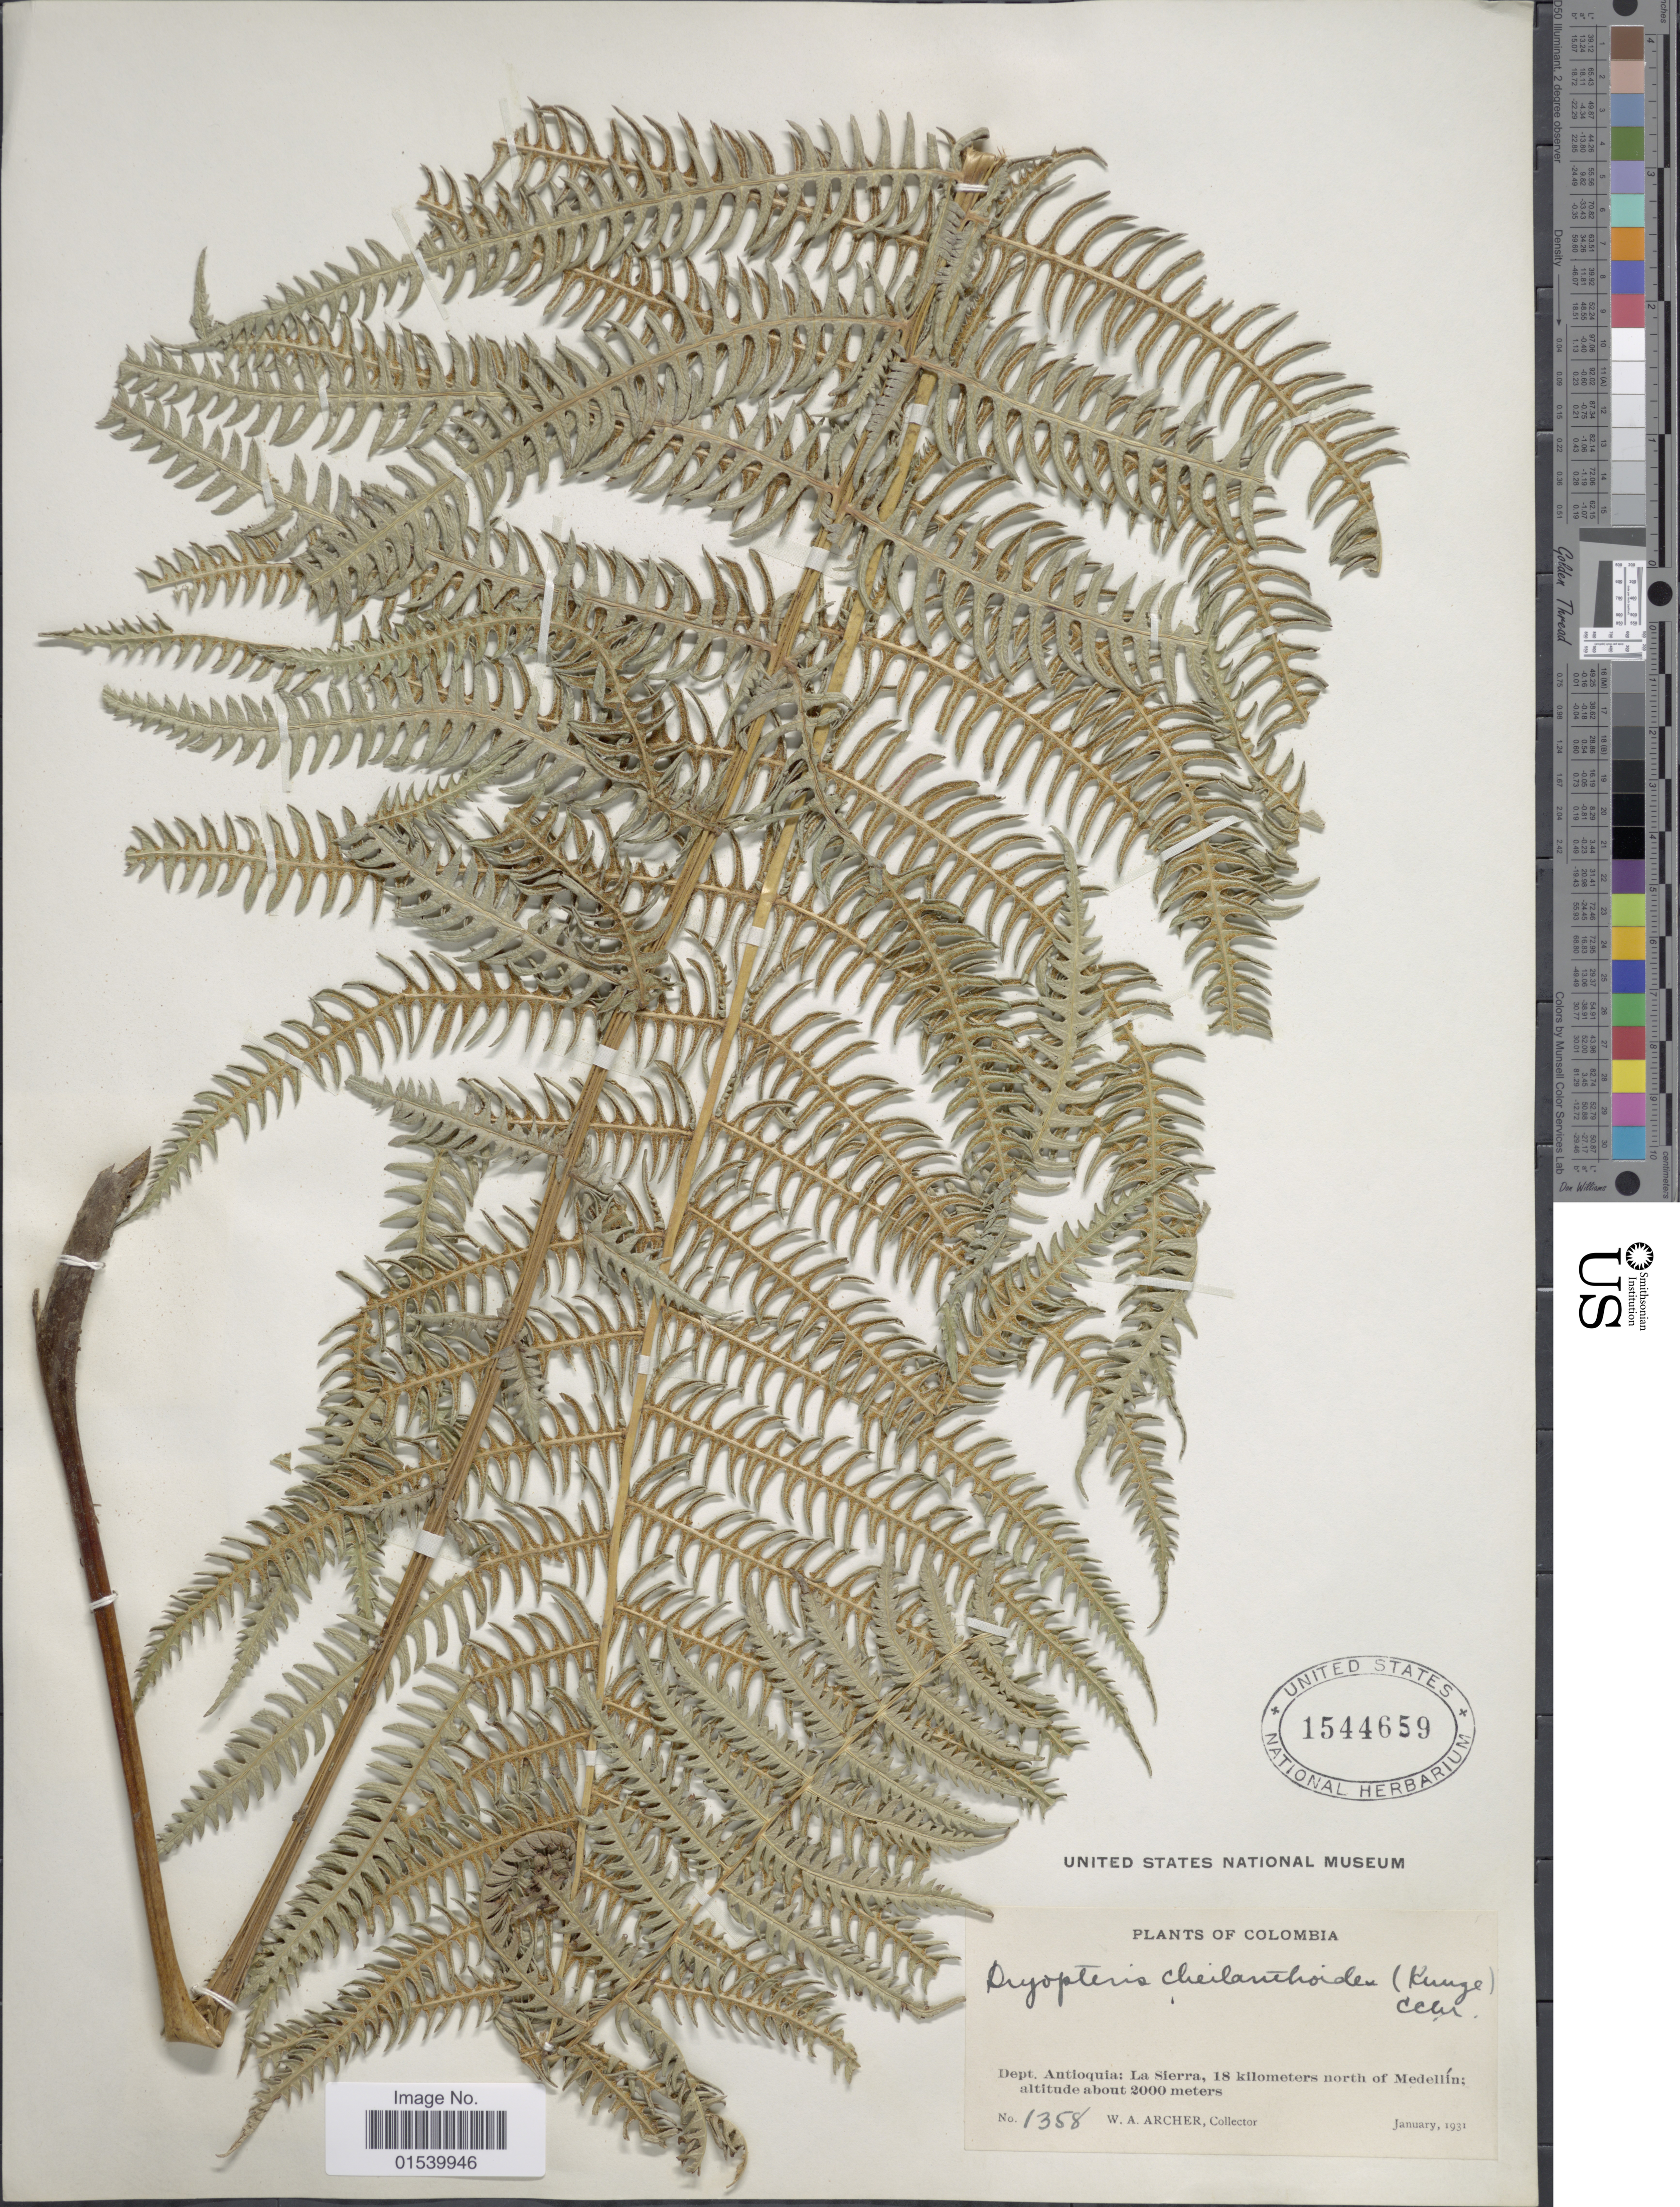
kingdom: Plantae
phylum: Tracheophyta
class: Polypodiopsida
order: Polypodiales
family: Thelypteridaceae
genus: Amauropelta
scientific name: Amauropelta cheilanthoides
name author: (Kunze) Á. Löve & D. Löve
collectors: W. A. Archer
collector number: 1358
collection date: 1931-01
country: Colombia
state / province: Antioquia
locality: Dept. Antioquia: La Sierra, 18 kilometers north of Medellín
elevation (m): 2000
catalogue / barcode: US 1544659